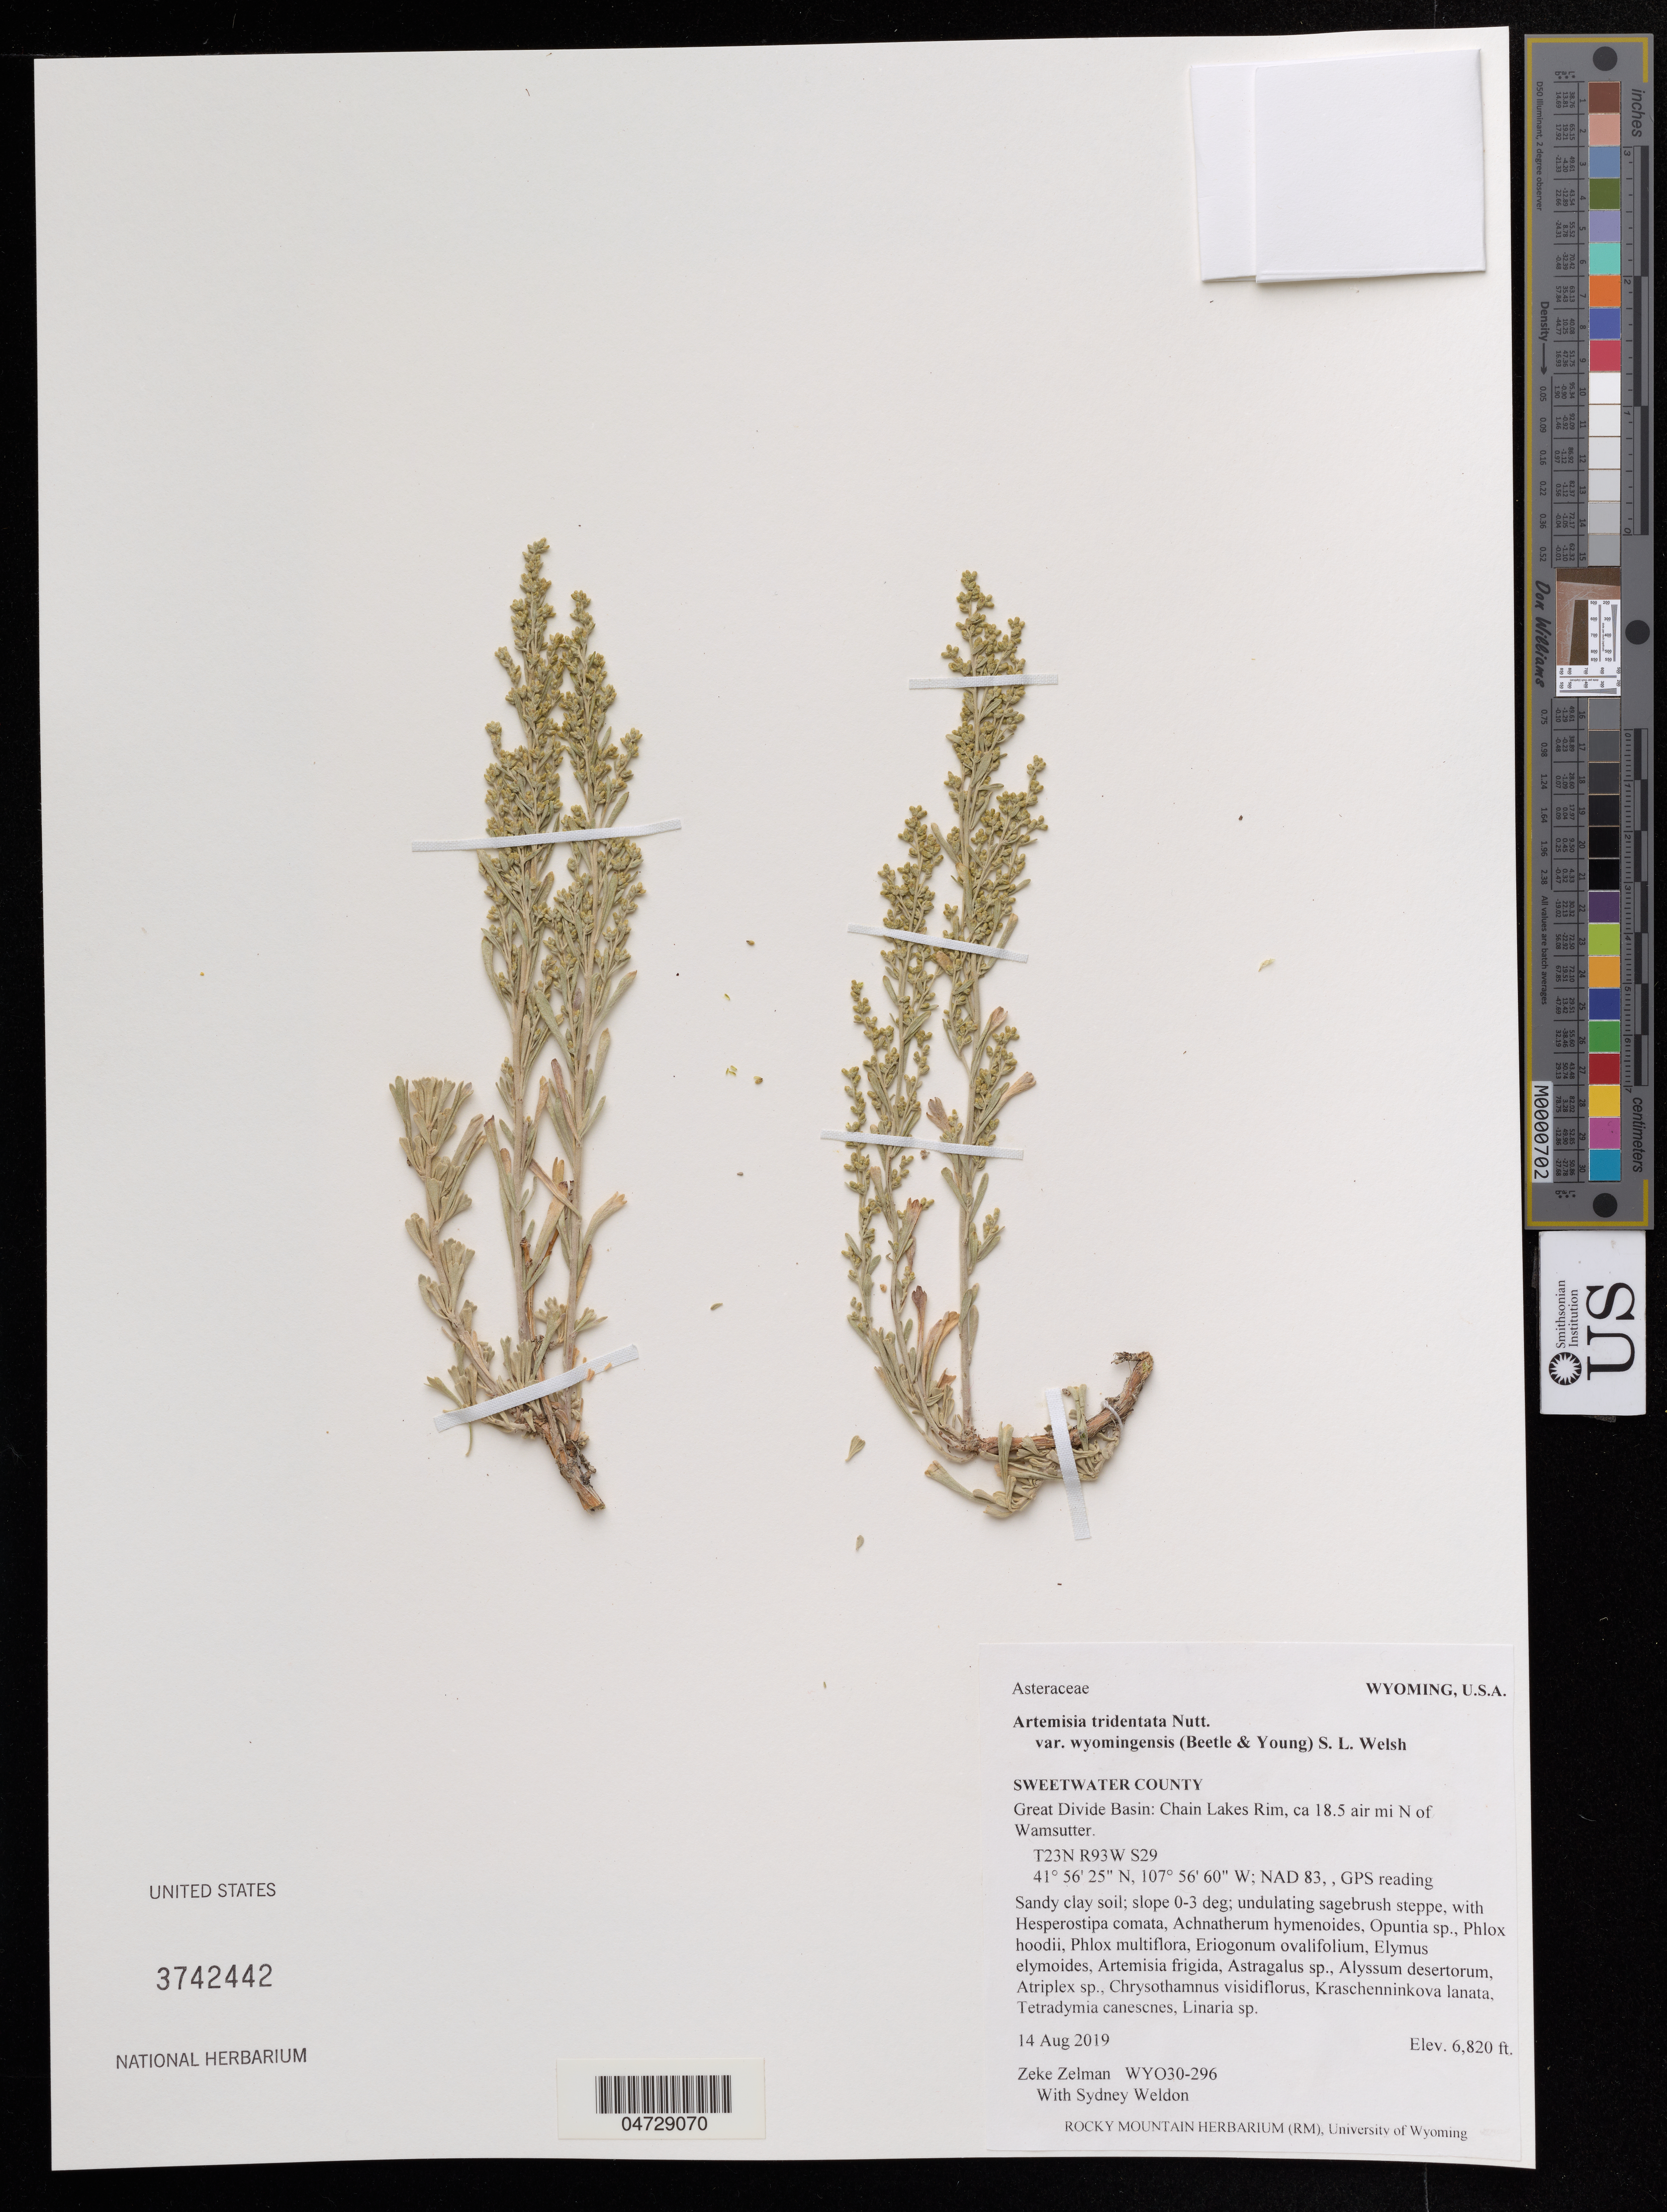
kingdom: Plantae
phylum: Tracheophyta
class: Magnoliopsida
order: Asterales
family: Asteraceae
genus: Artemisia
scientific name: Artemisia tridentata var. wyomingensis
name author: (Beetle & Young) S.L. Welsh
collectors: Z. Zelman & S. Weldon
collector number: WYO30-296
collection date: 2019-08-14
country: United States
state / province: Wyoming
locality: Sweetwater County. Great Divide Basin: Chain Lakes Rim, ca 18.5 air mi N of Wamsutter.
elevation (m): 2079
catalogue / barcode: US 3742442